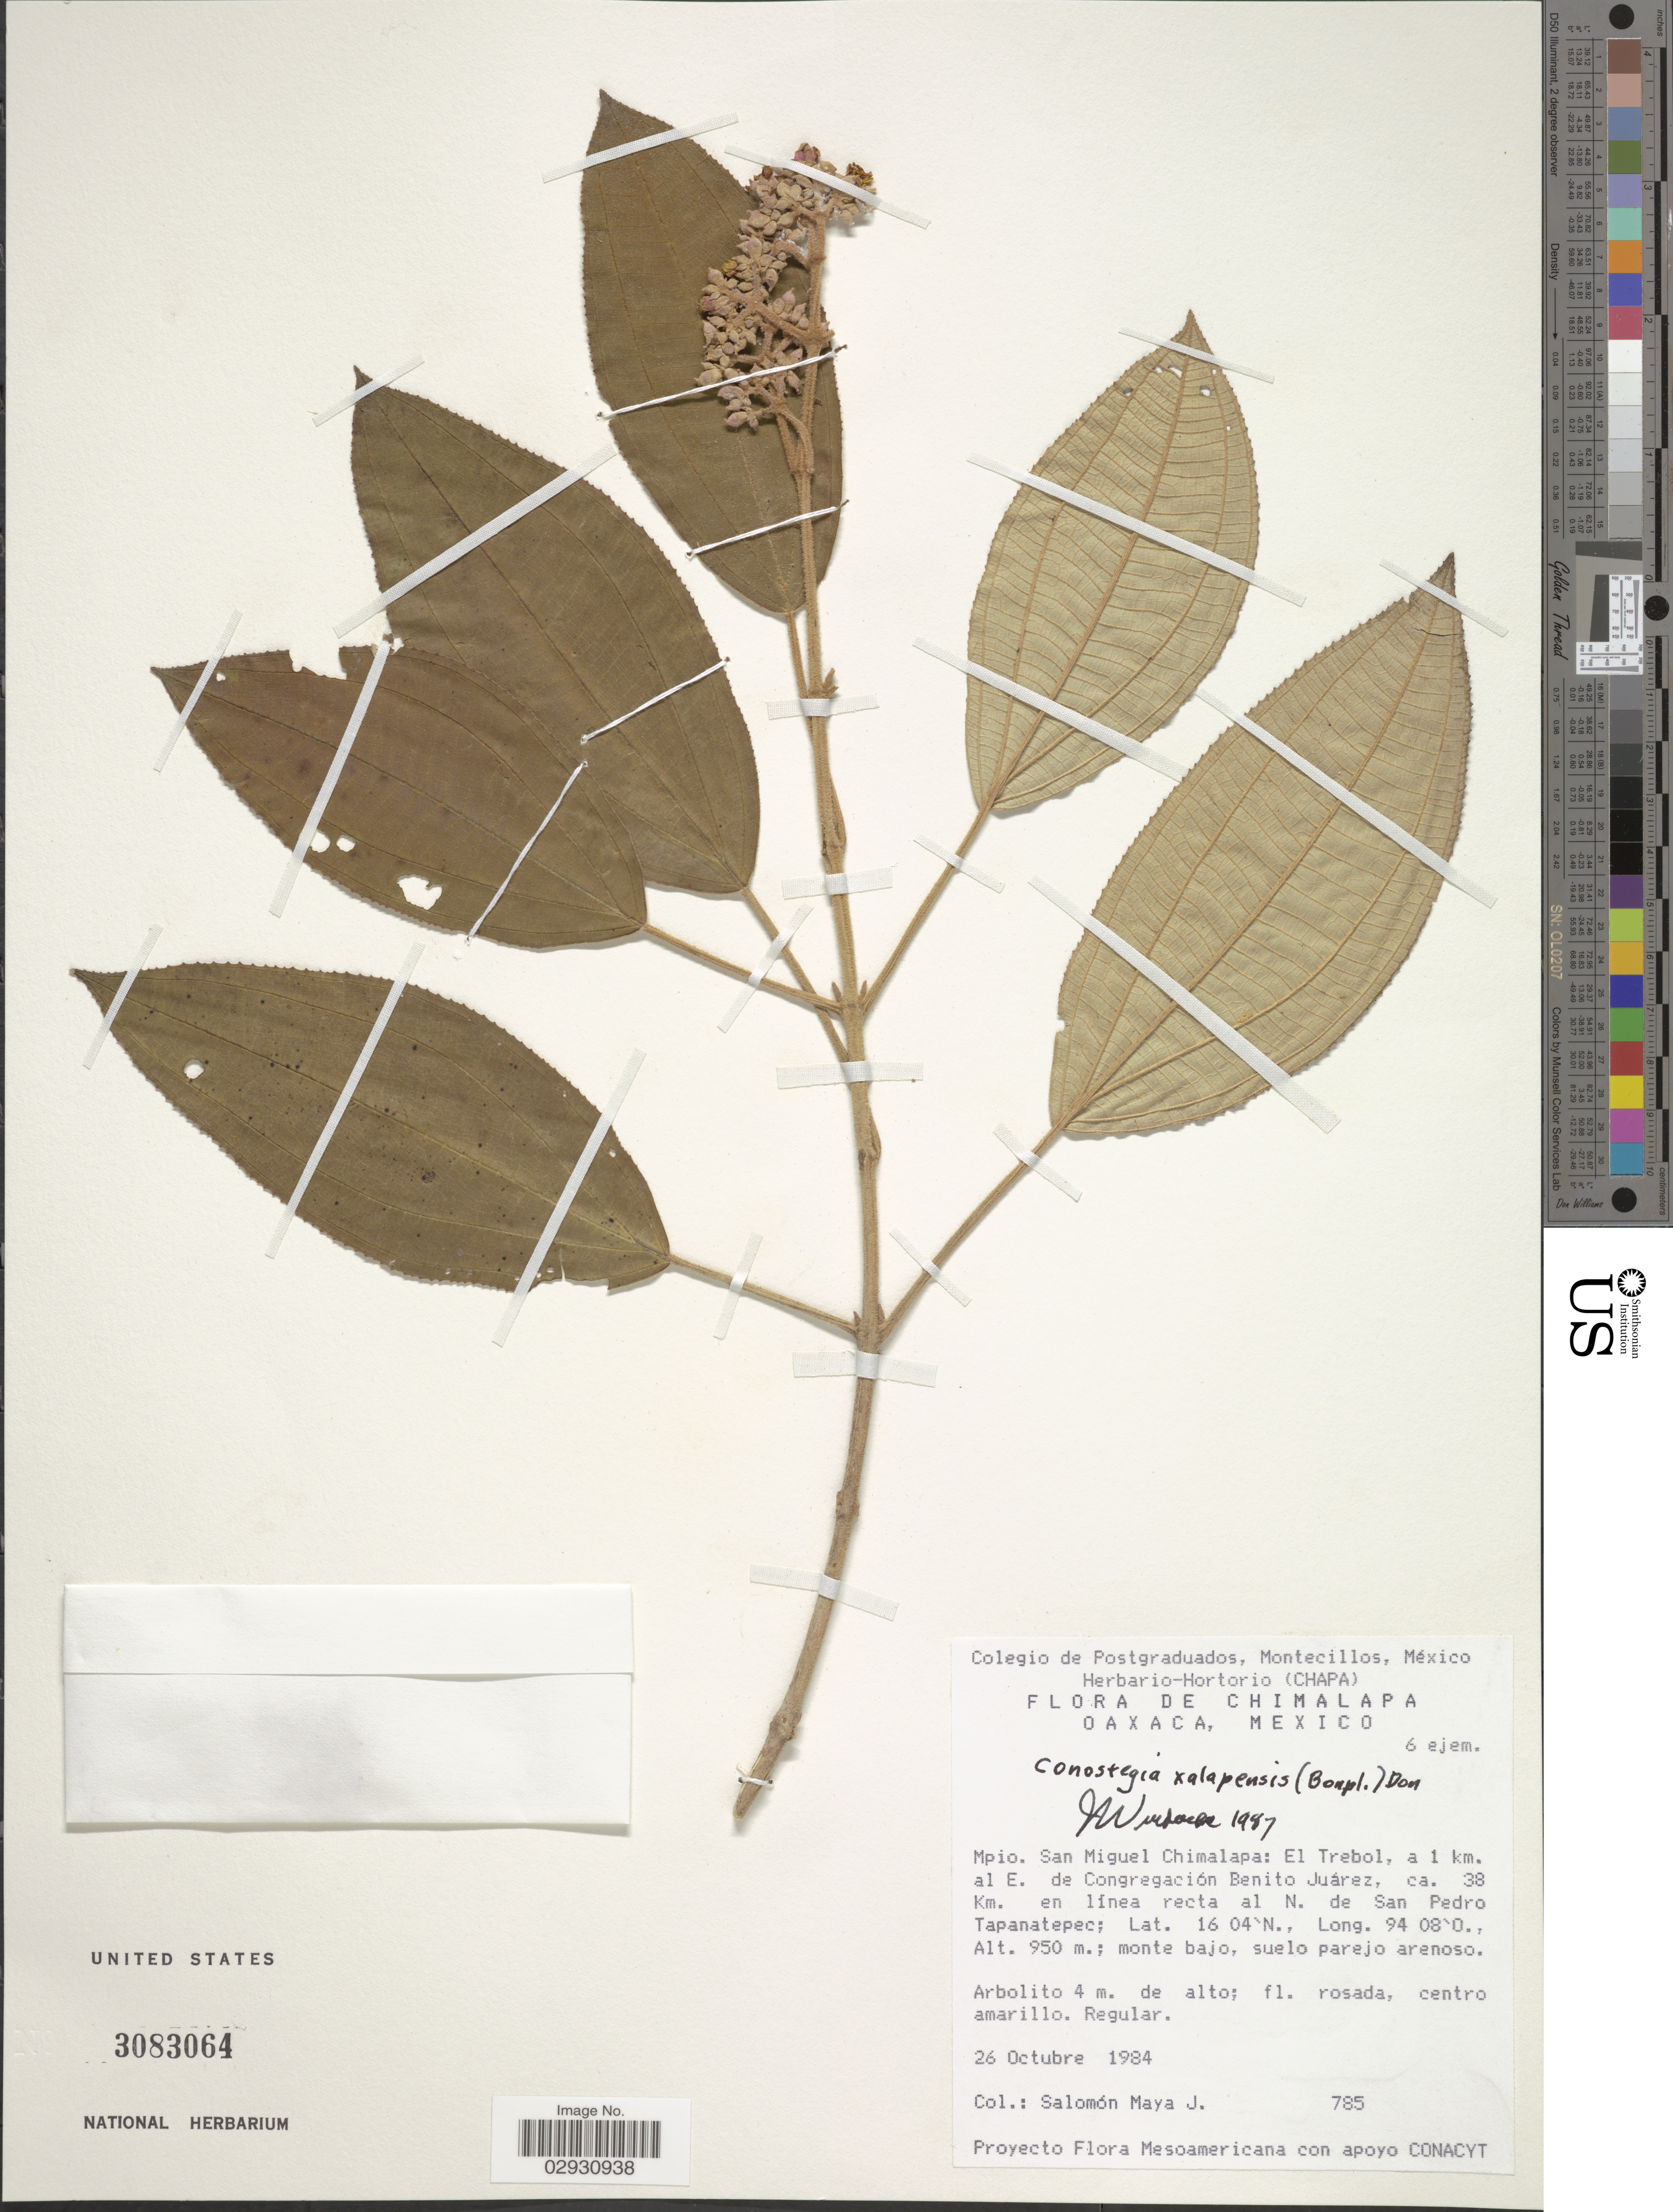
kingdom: Plantae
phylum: Tracheophyta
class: Magnoliopsida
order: Myrtales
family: Melastomataceae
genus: Conostegia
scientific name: Conostegia quadrangularis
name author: Schltdl. ex Steud.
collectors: S. Maya J.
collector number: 785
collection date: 1984-10-26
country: Mexico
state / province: Oaxaca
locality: Chimalapa. Mpio. San Miguel Chimalapa: El Trebol, a 1 km. al E. de Congregación Benito Juárez, ca. 38 Km. en linea recta al N. de San Pedro Tapantepec.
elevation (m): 950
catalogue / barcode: US 3083064